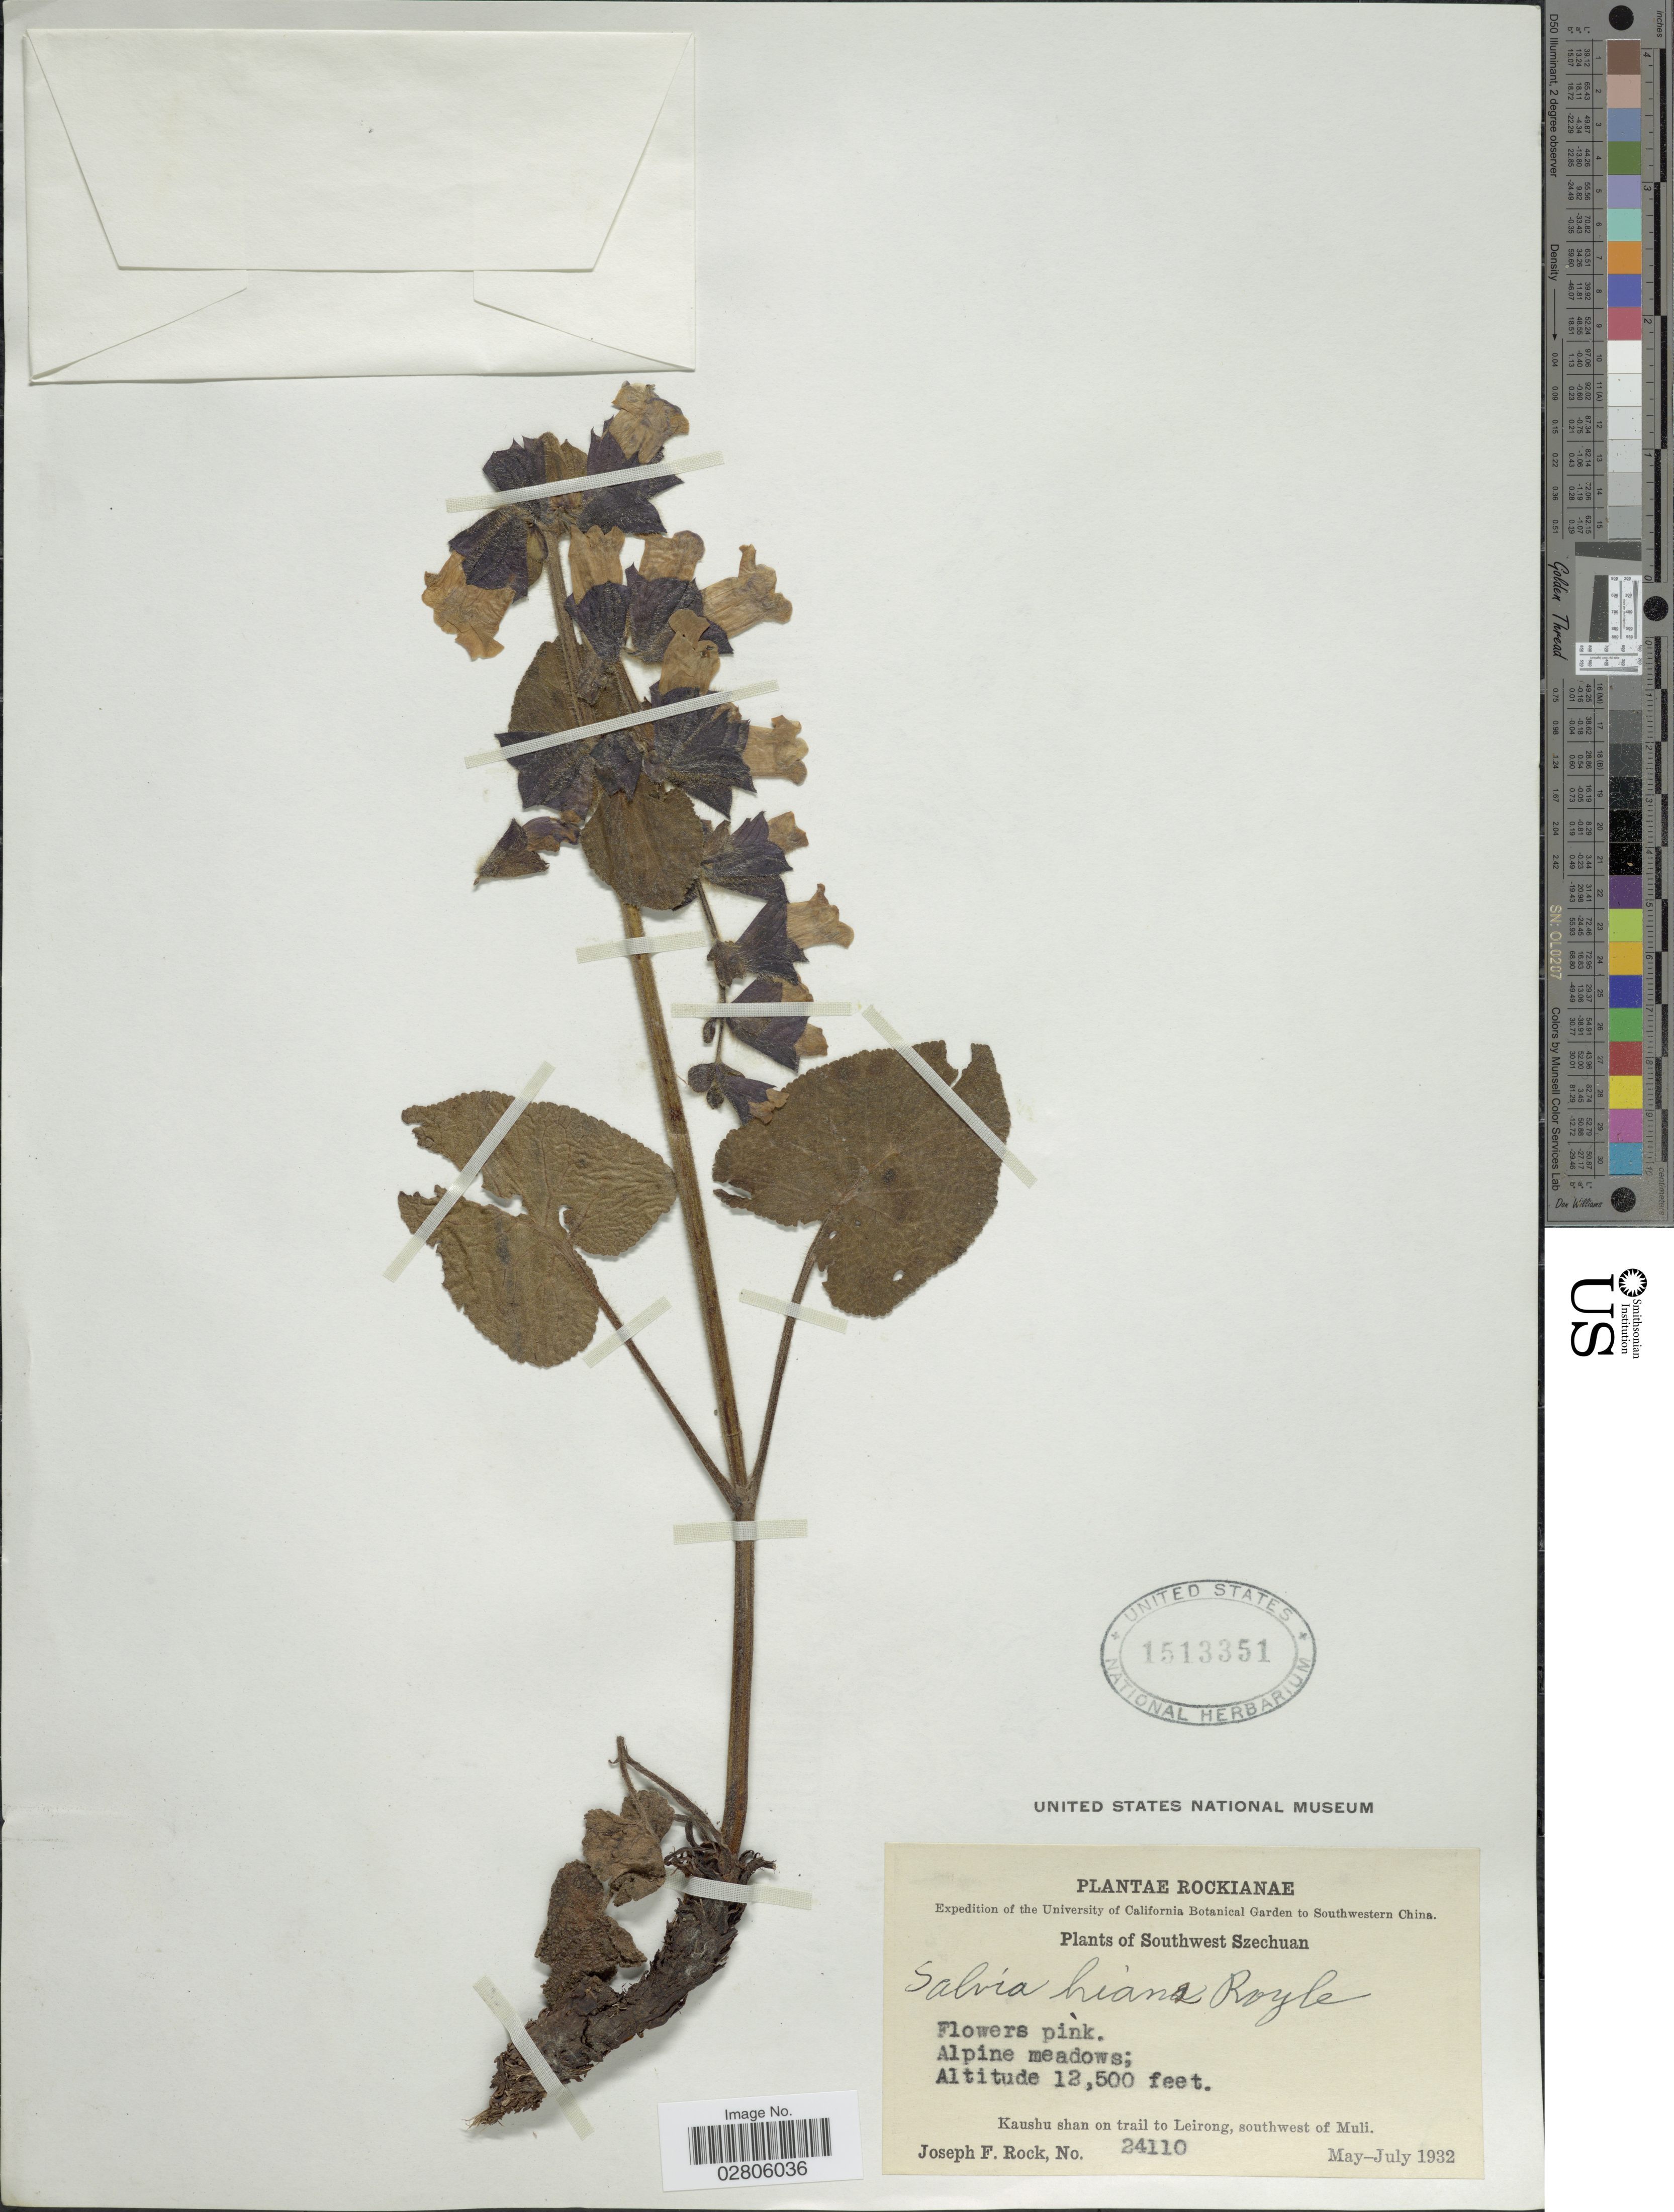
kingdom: Plantae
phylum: Tracheophyta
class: Magnoliopsida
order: Lamiales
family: Lamiaceae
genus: Salvia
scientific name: Salvia hians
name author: Royle ex Benth.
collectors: J. F. Rock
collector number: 24110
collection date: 1932-05/1932-07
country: China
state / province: Sichuan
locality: Southwestern China, Southwest Szechuan, Kaushu shan on trail to Leirong, southwest of Muli.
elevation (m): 3810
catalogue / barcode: US 1513351